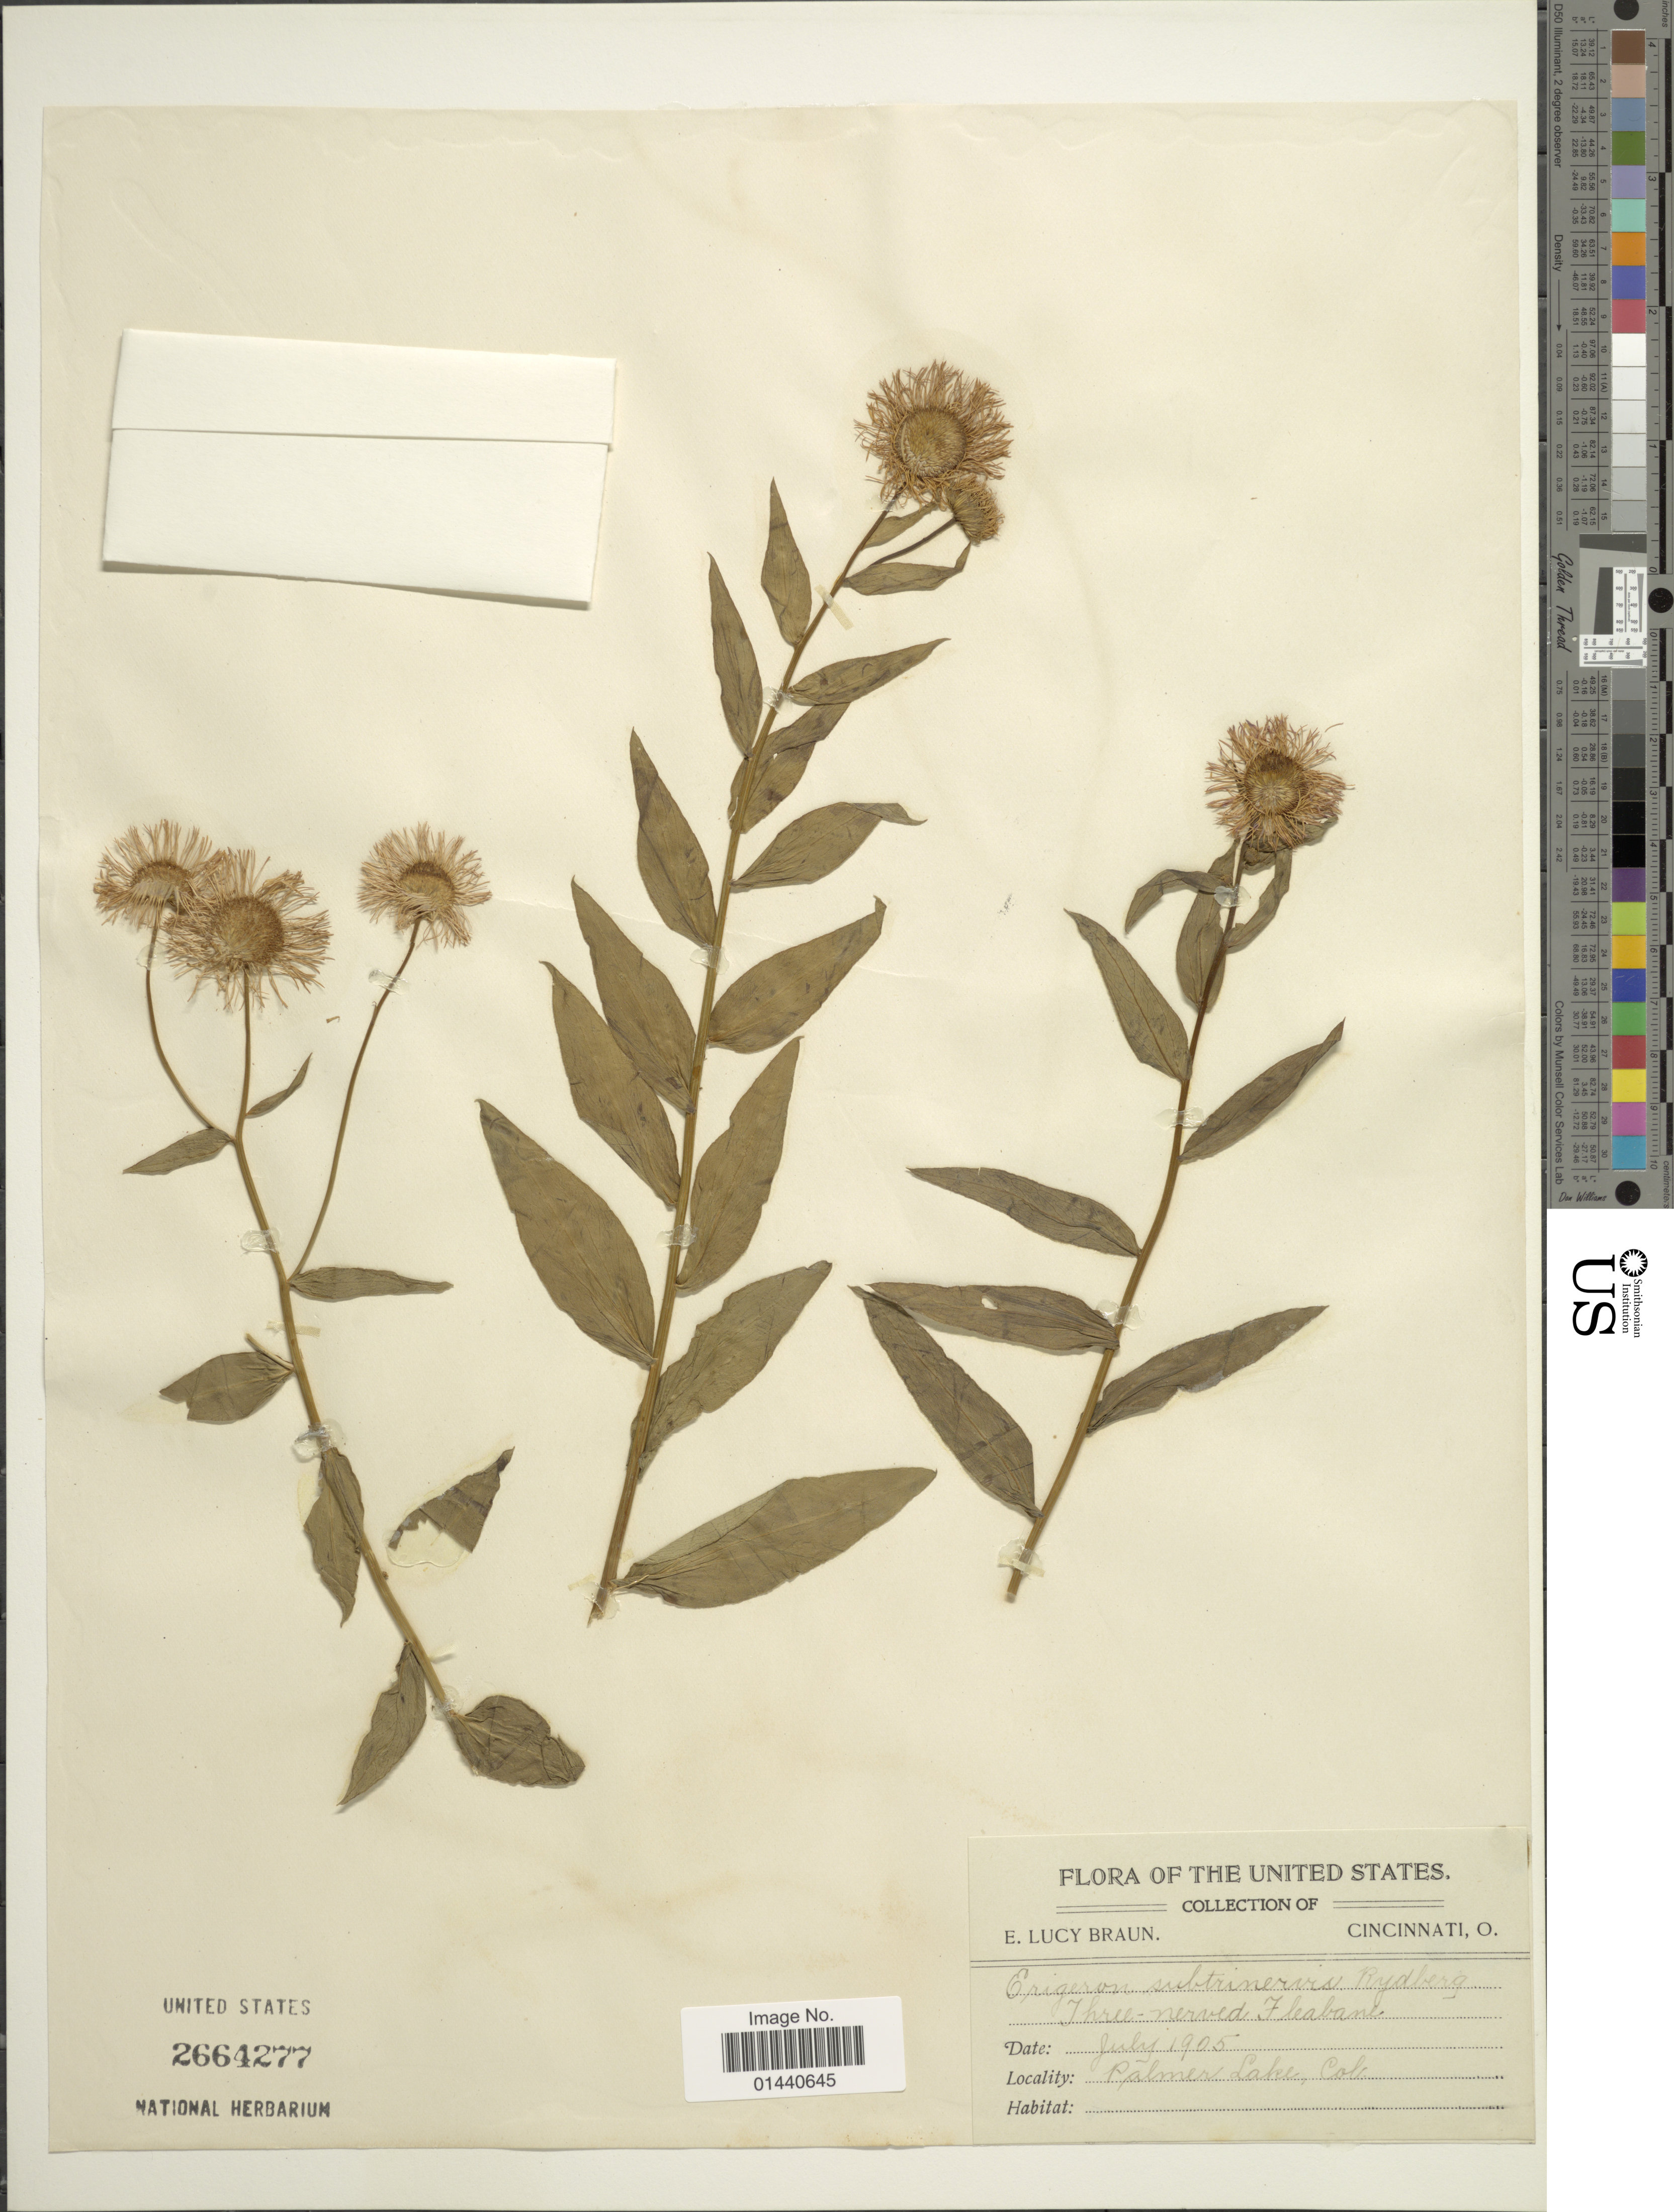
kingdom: Plantae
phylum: Tracheophyta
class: Magnoliopsida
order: Asterales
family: Asteraceae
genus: Erigeron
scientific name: Erigeron subtrinervis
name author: Rydb. ex Porter & Britton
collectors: E. L. Braun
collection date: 1905-07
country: United States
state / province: Colorado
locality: Palmer Lake, Col.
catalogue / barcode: US 2664277